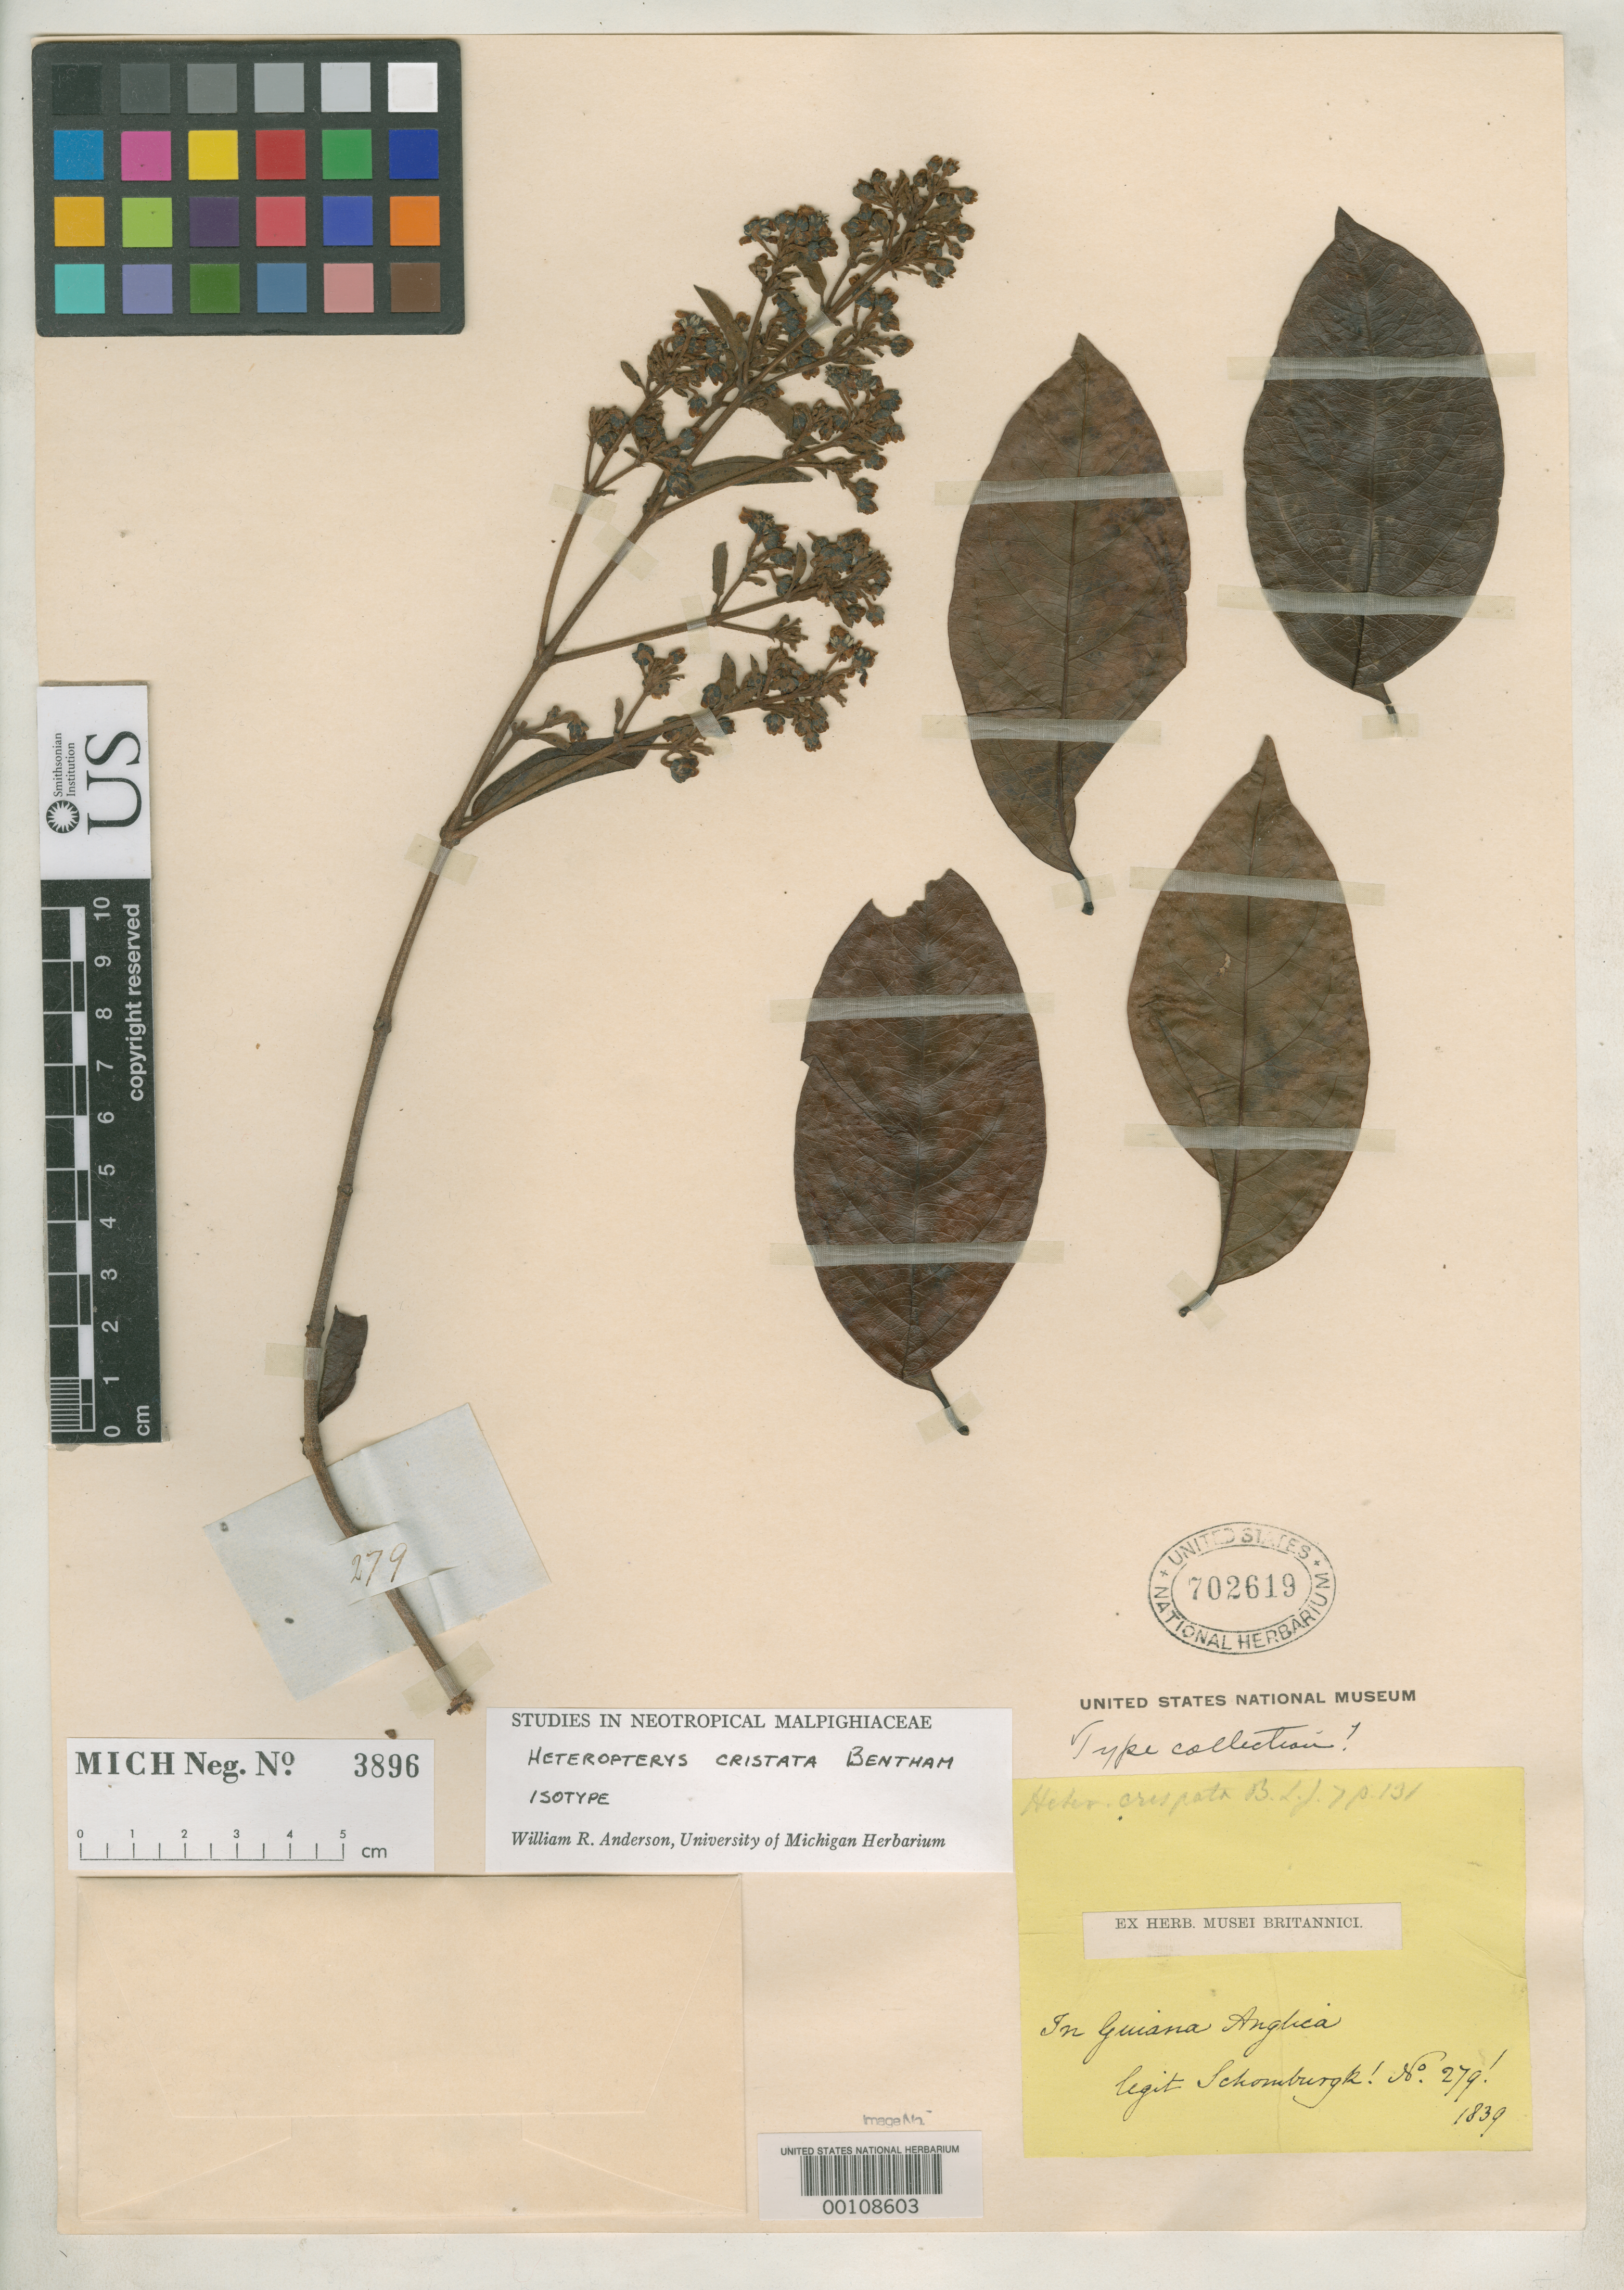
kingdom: Plantae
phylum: Tracheophyta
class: Magnoliopsida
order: Malpighiales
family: Malpighiaceae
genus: Heteropterys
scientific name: Heteropterys cristata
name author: Benth.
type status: Isotype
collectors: M. R. Schomburgk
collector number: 279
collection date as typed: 1839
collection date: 1839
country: Guyana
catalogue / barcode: US 702619